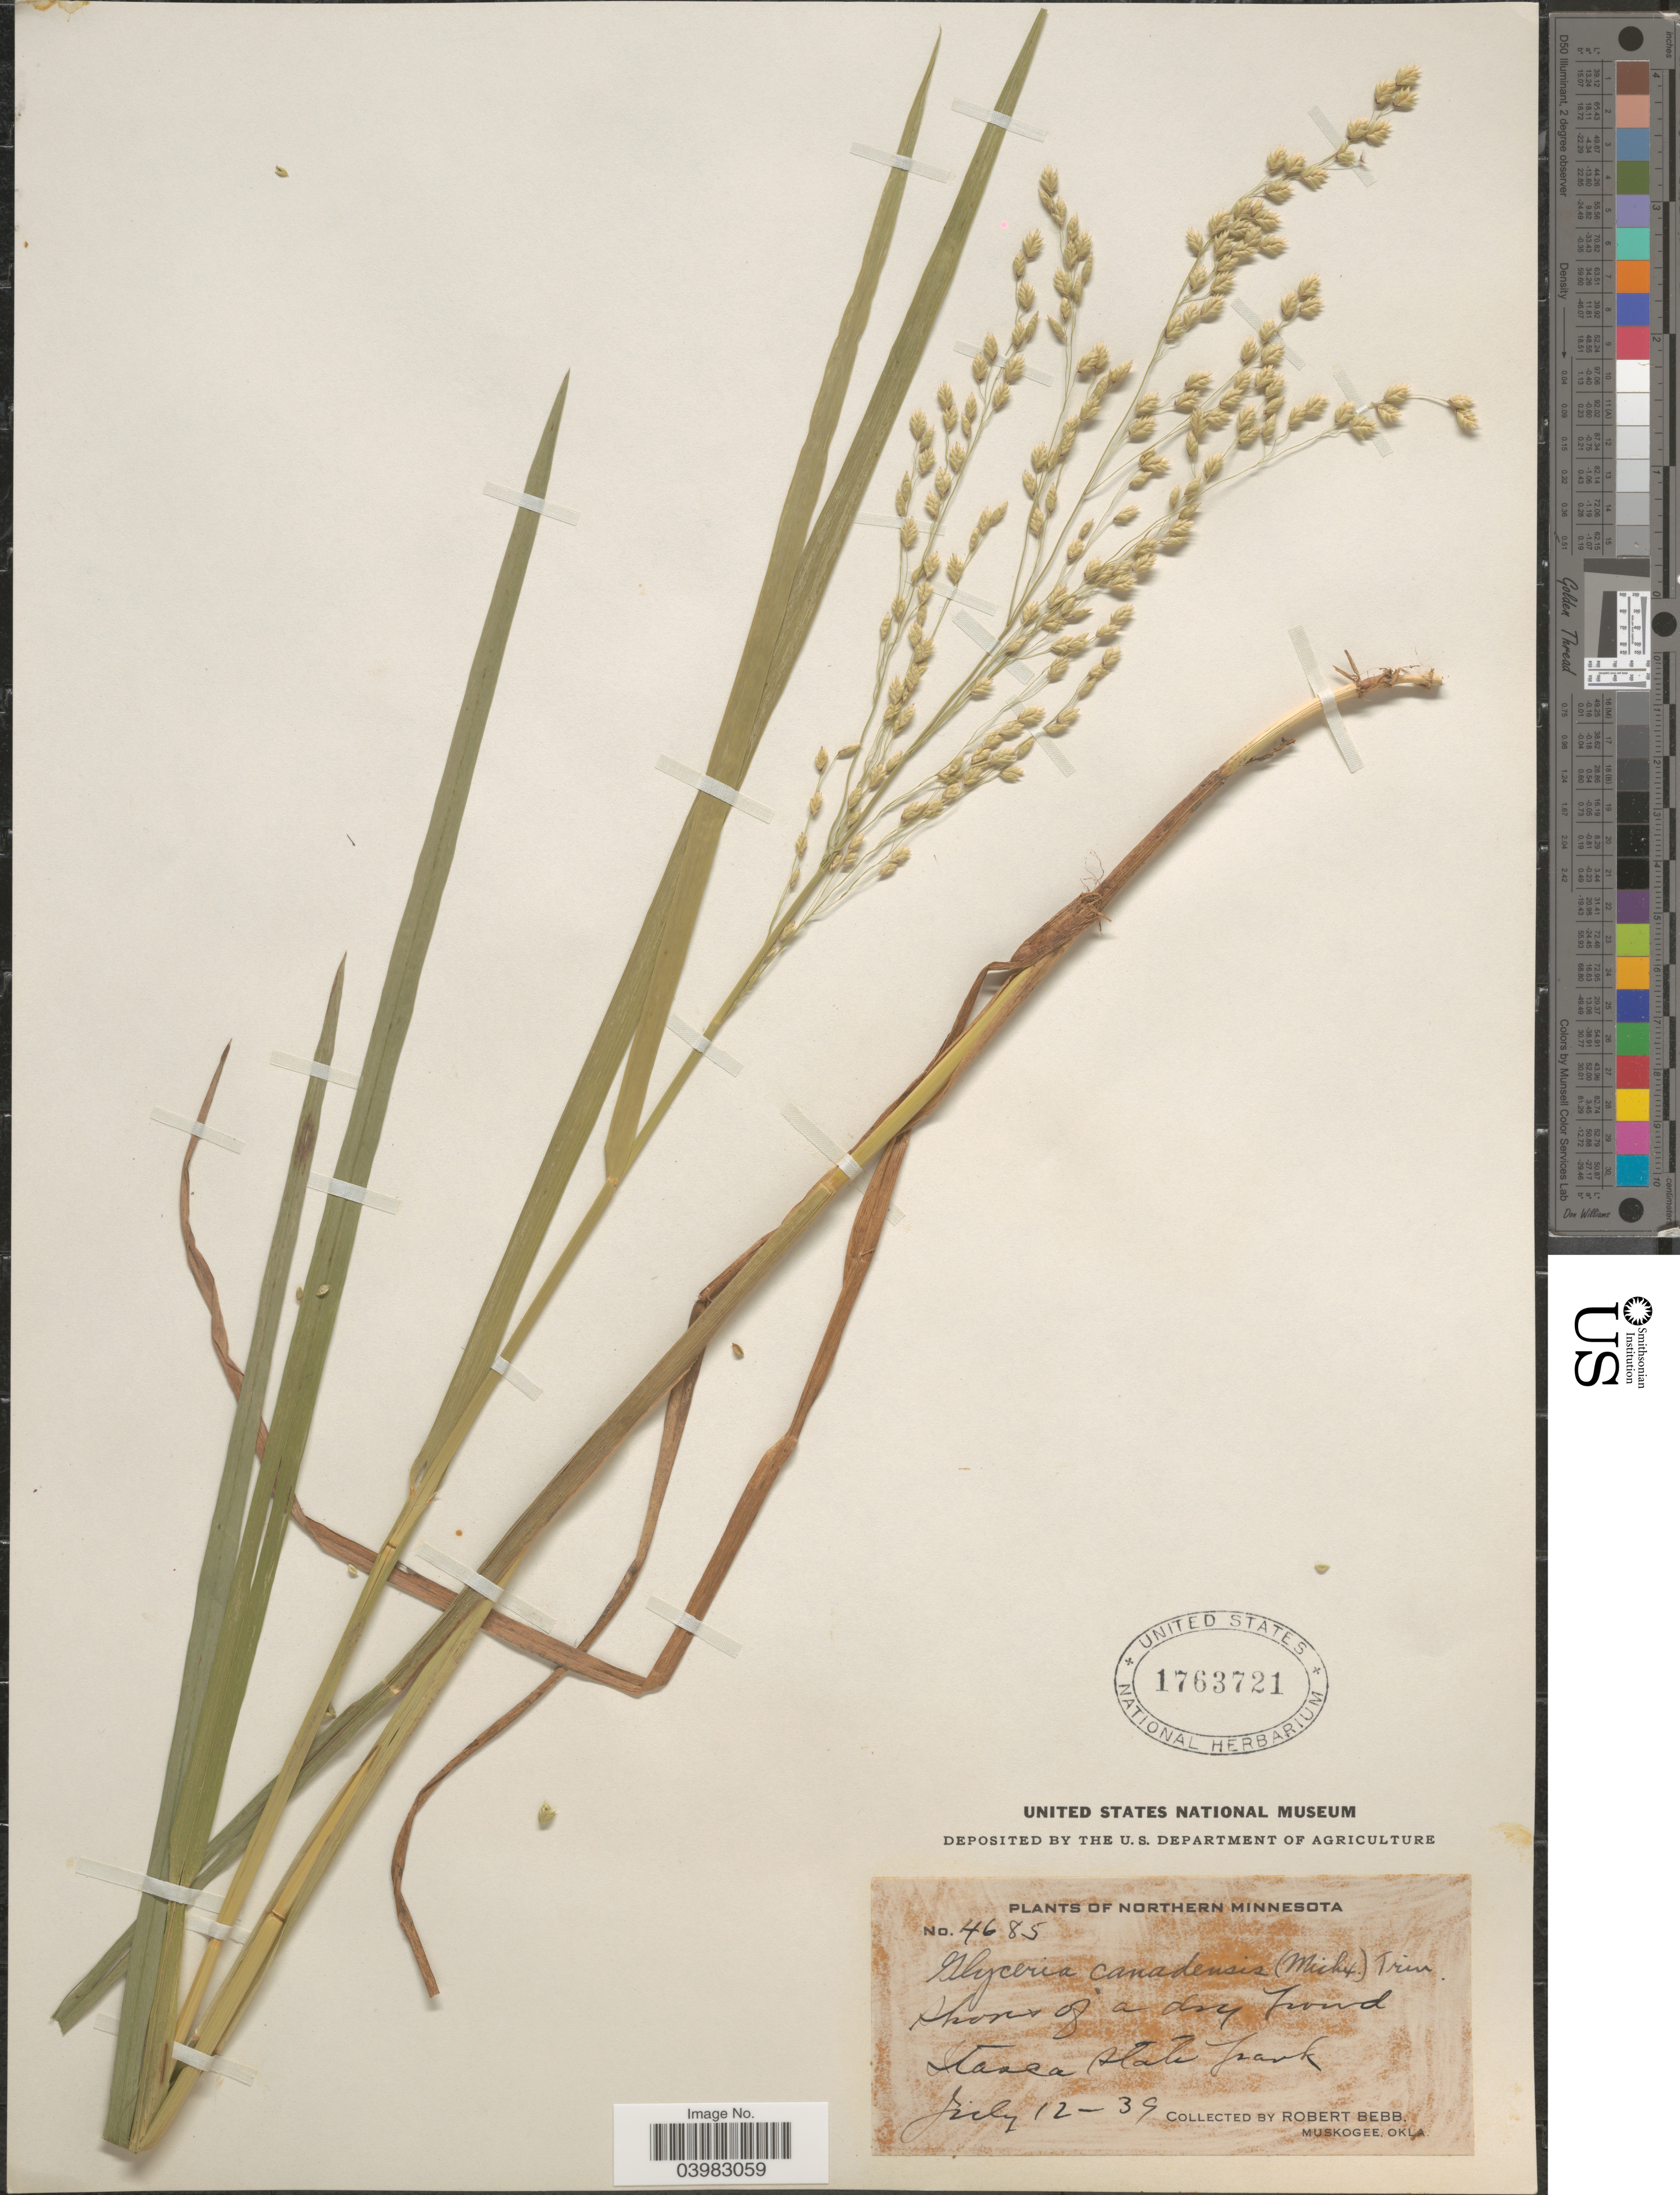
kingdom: Plantae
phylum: Tracheophyta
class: Liliopsida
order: Poales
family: Poaceae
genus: Glyceria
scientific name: Glyceria canadensis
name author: (Michx.) Trin.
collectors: R. Bebb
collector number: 4685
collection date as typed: Transcribed d/m/y: 12/7/39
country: United States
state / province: Minnesota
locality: Northern Minnesota. Itasca State Park.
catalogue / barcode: US 1763721